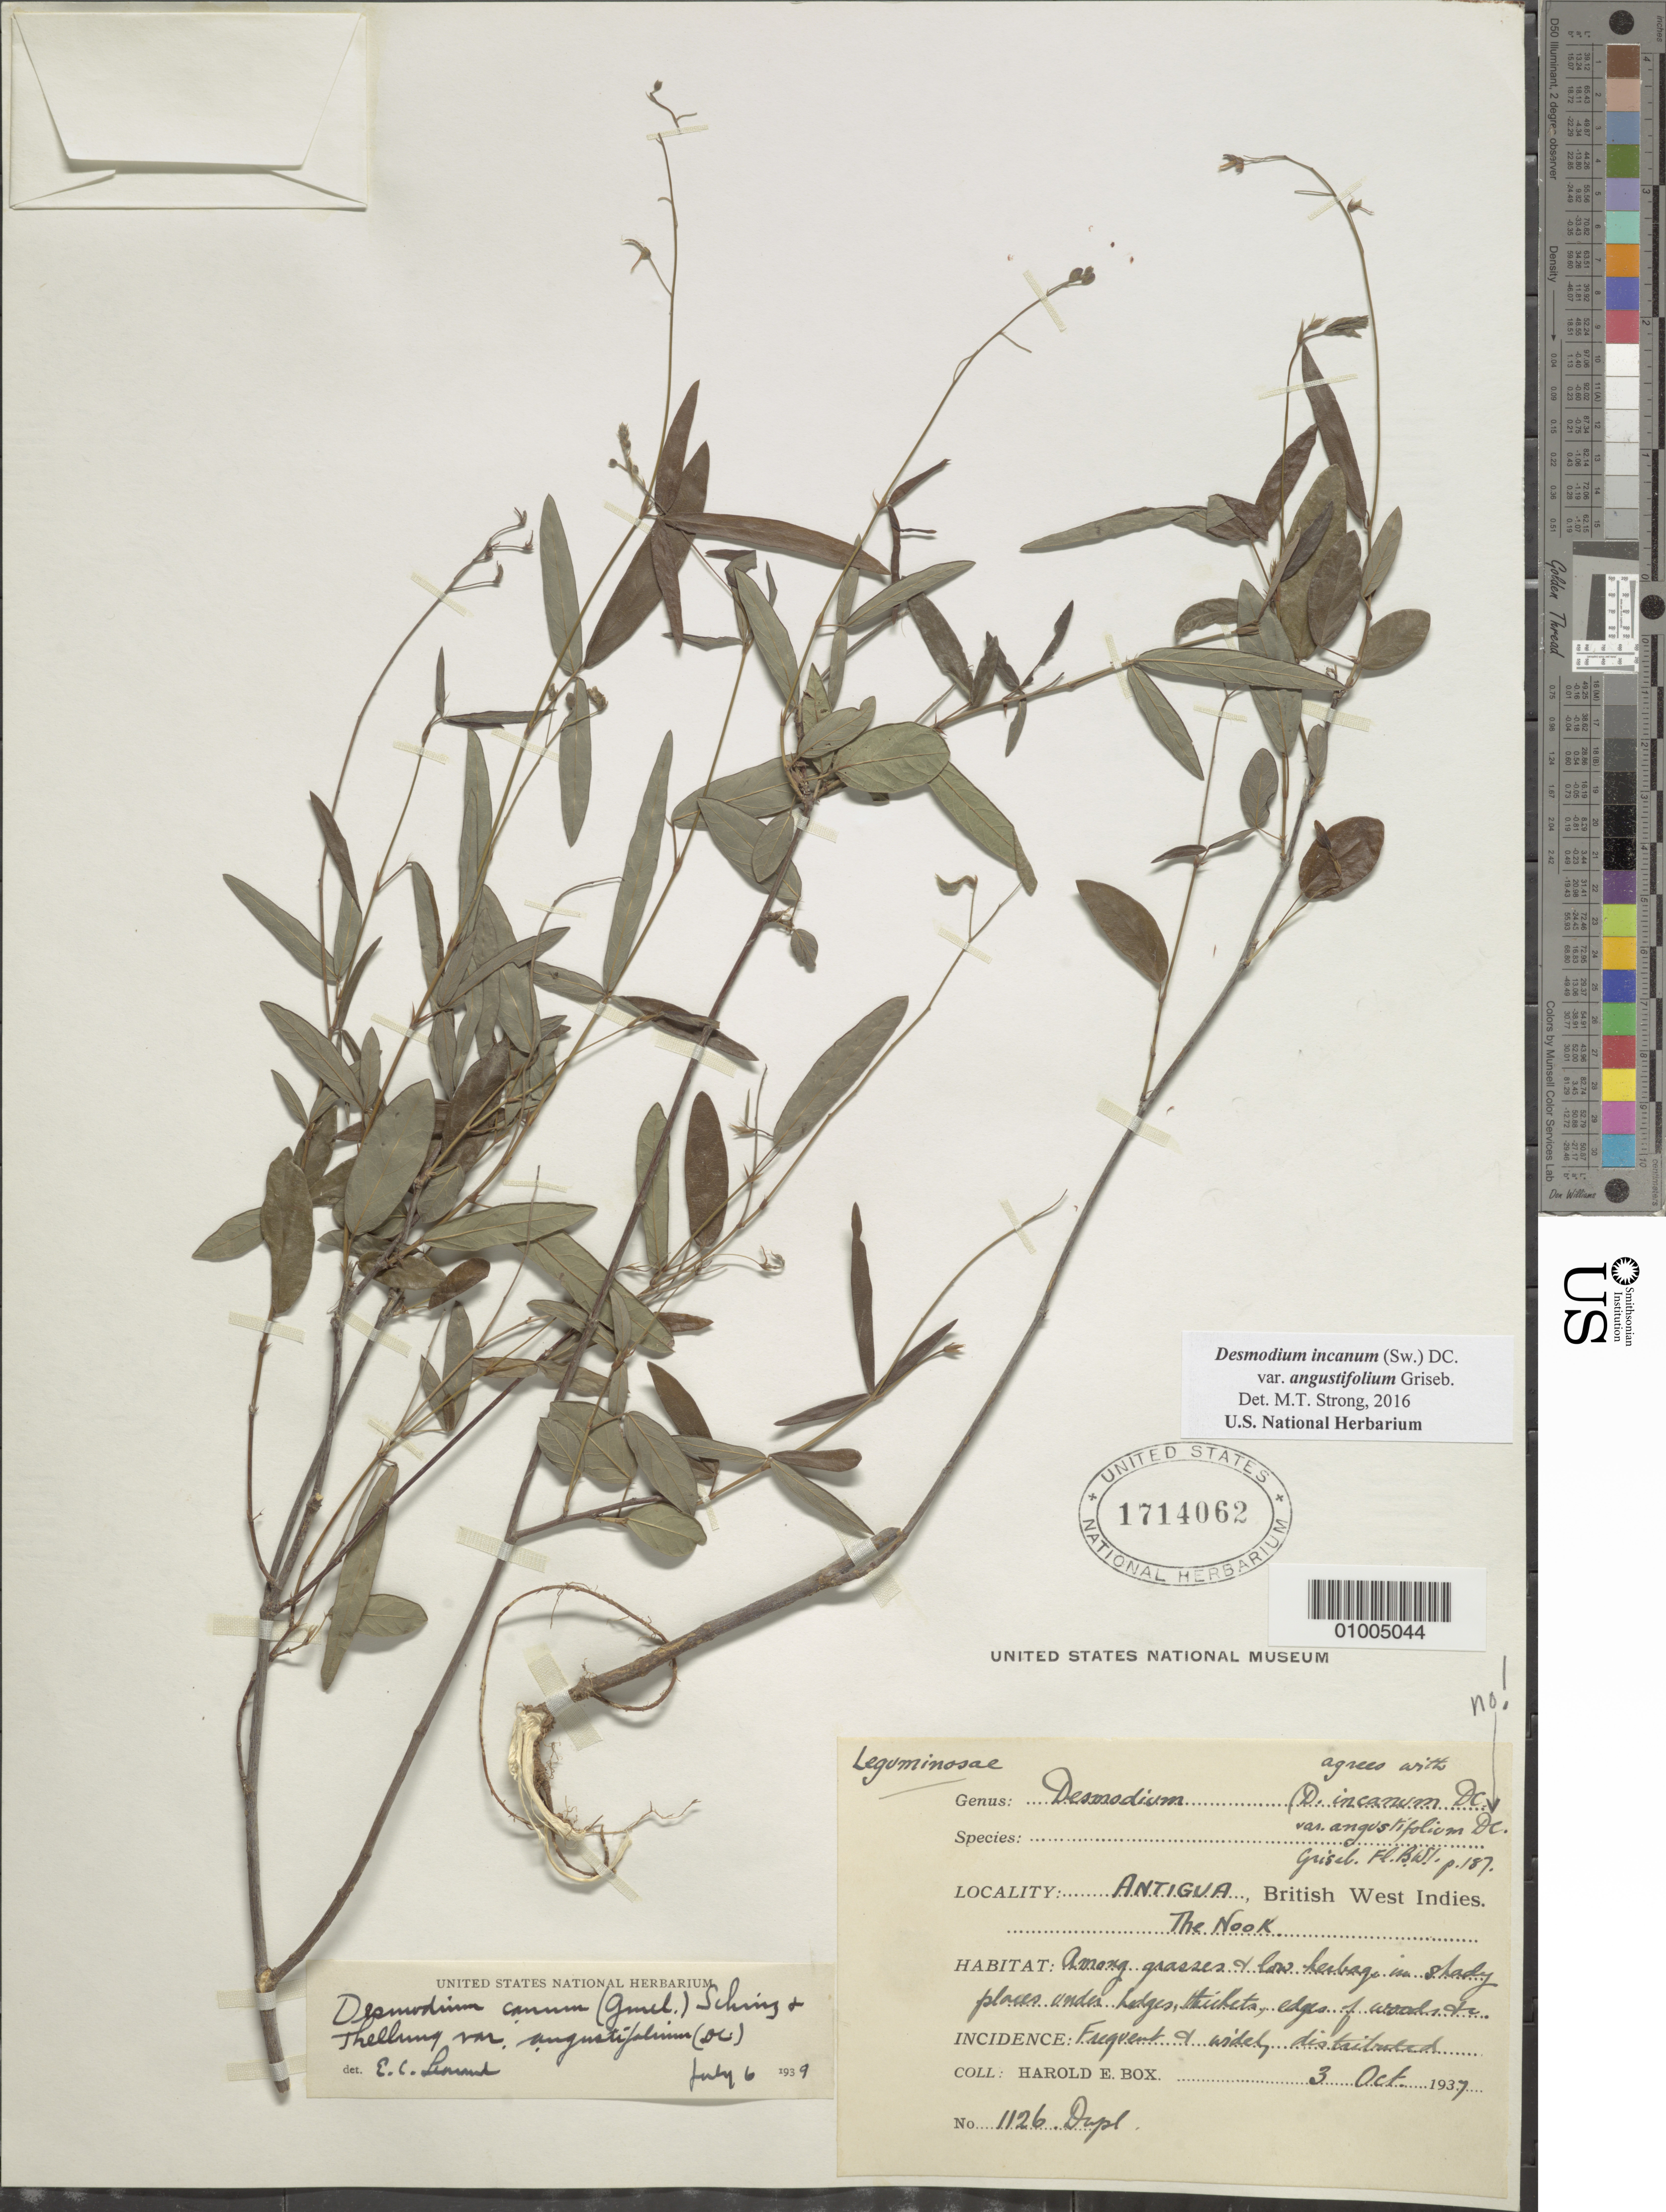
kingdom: Plantae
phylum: Tracheophyta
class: Magnoliopsida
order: Fabales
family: Fabaceae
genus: Desmodium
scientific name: Desmodium incanum var. angustifolium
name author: (Kunth) Griseb.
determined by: Strong, Mark T., (BOT), Smithsonian Institution - National Museum of Natural History (UNITED STATES)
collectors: H. E. Box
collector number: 1126 Dupl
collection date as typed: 03 Oct 1937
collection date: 1937-10-03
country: Antigua and Barbuda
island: Antigua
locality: The Nook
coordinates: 0 N, 0 E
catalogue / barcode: US 1714062